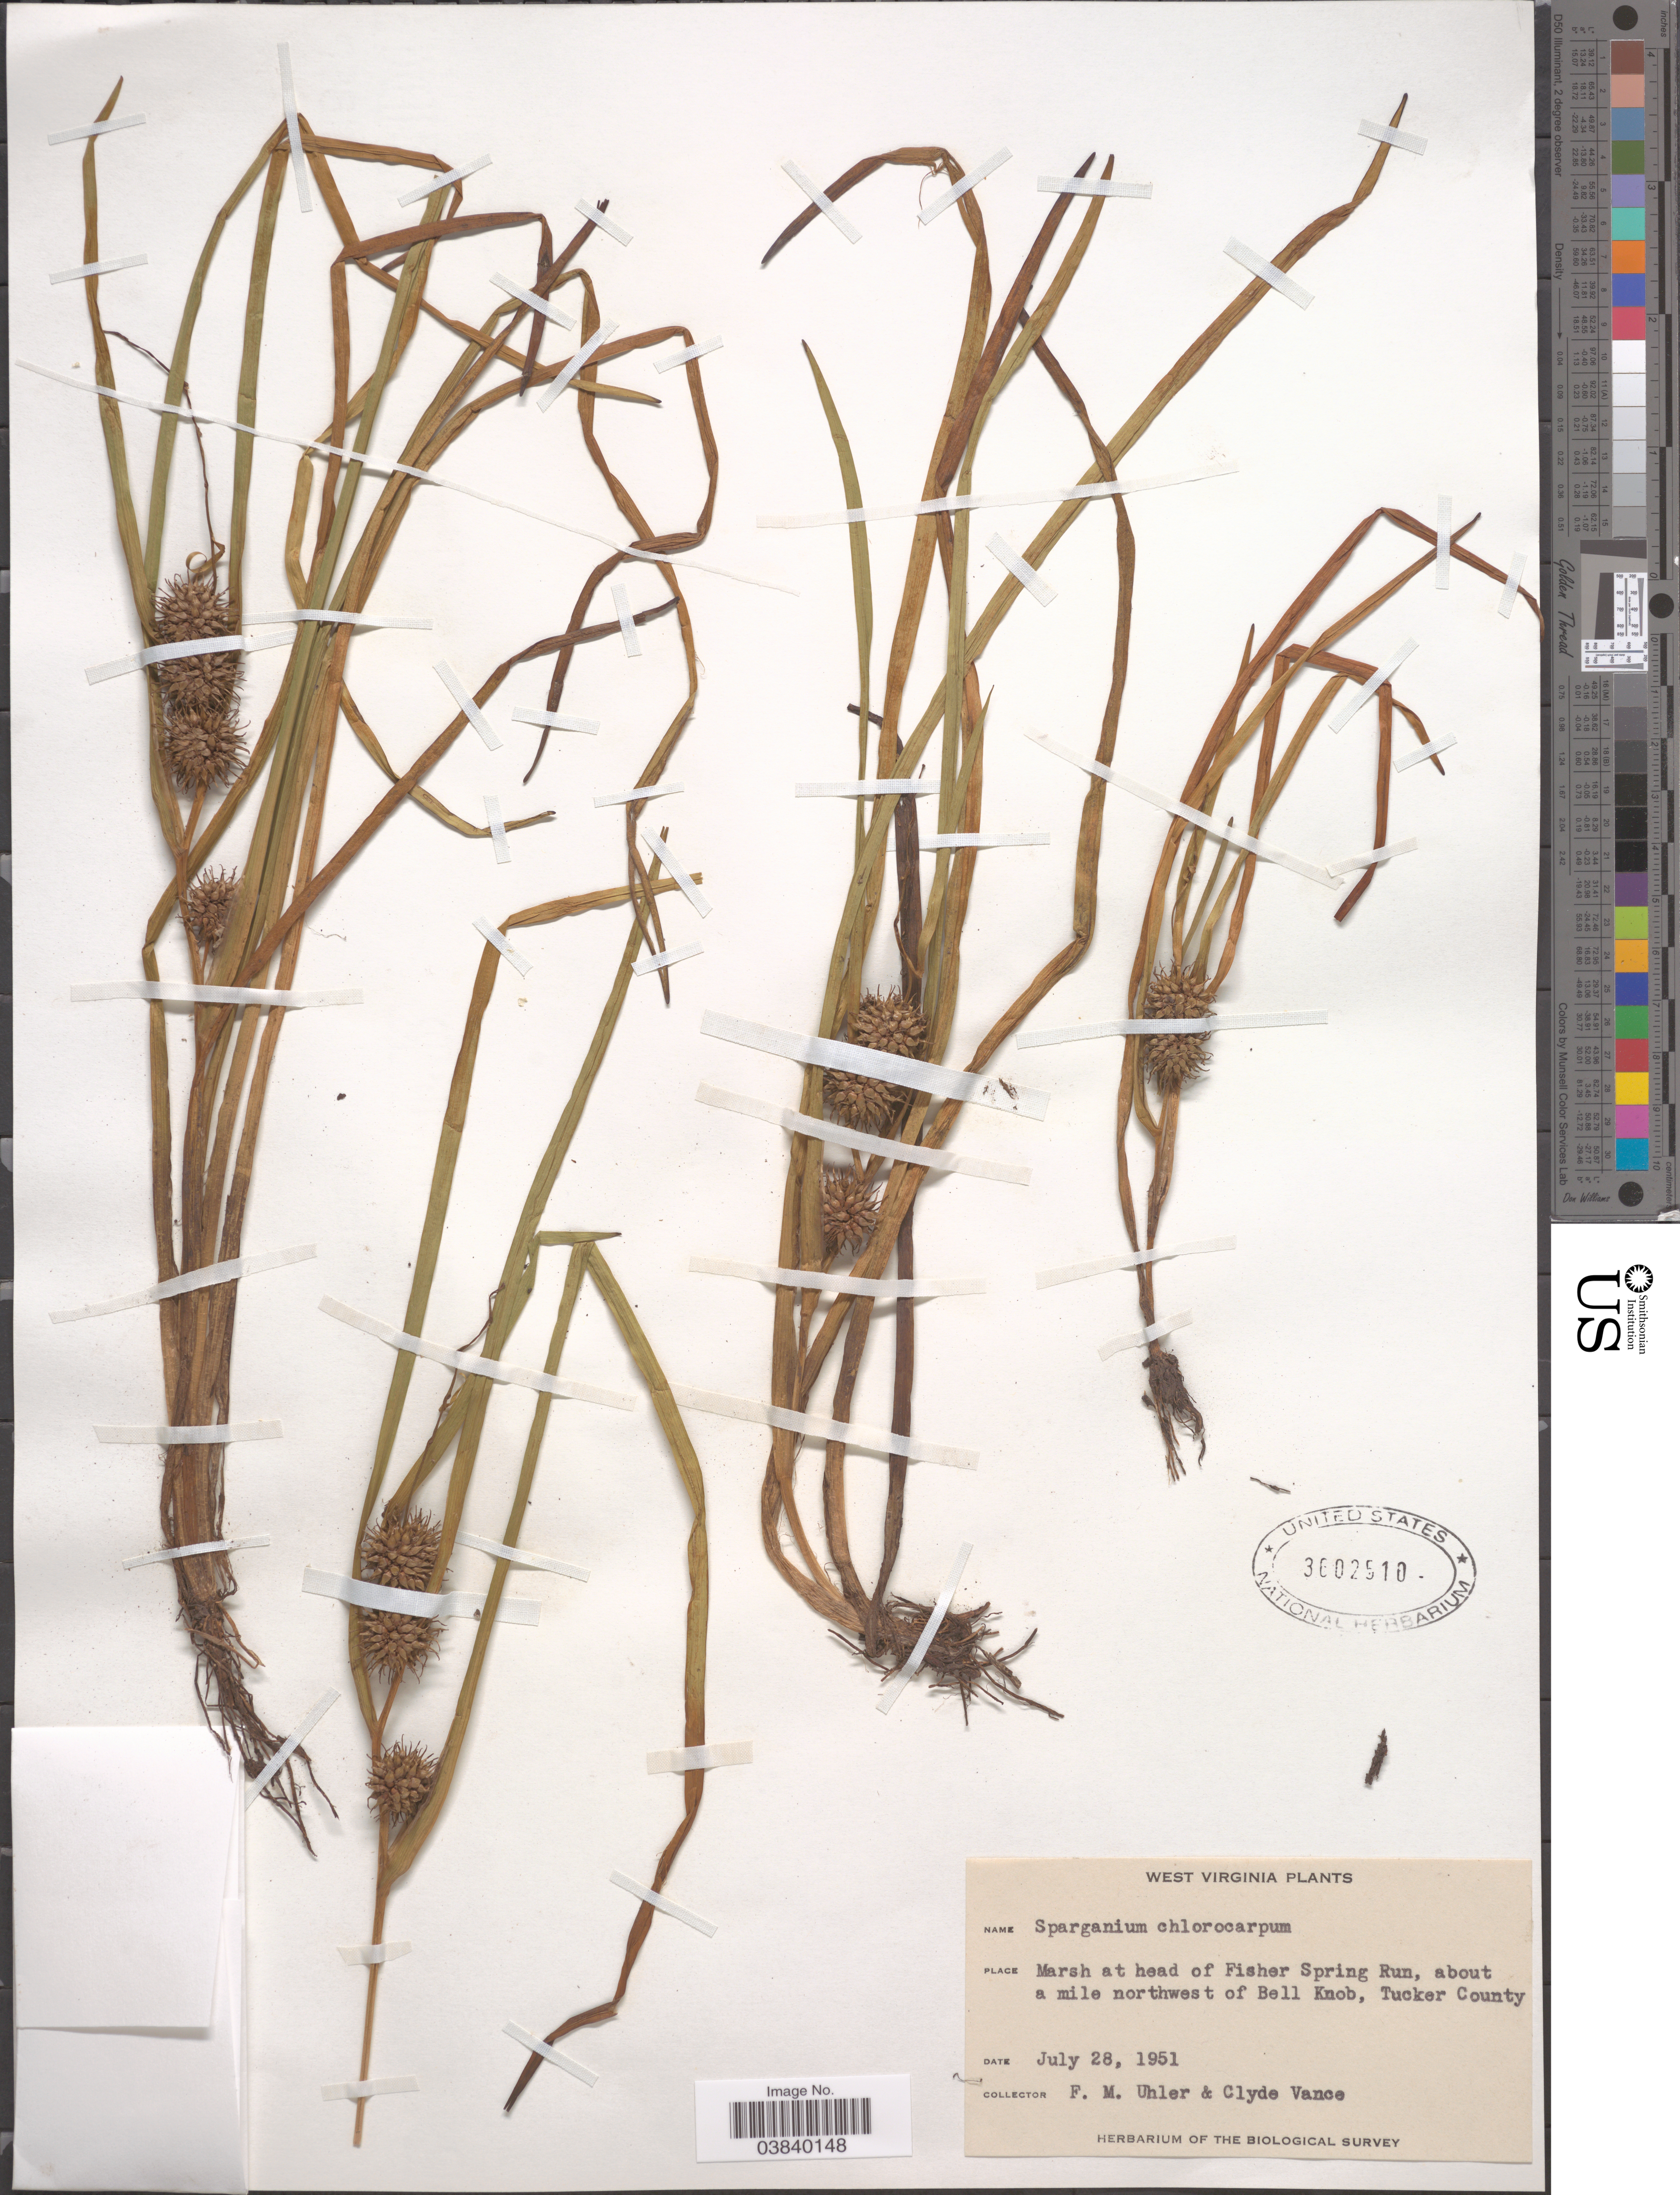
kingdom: Plantae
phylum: Tracheophyta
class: Liliopsida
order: Poales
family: Typhaceae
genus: Sparganium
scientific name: Sparganium chlorocarpum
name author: Rydb.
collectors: F. M. Uhler & C. Vance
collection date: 1951-07-28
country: United States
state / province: West Virginia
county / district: Tucker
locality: Marsh at head of Fisher Spring Run, about a mile northwest of Bell Knob, Tucker County.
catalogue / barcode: US 3602510